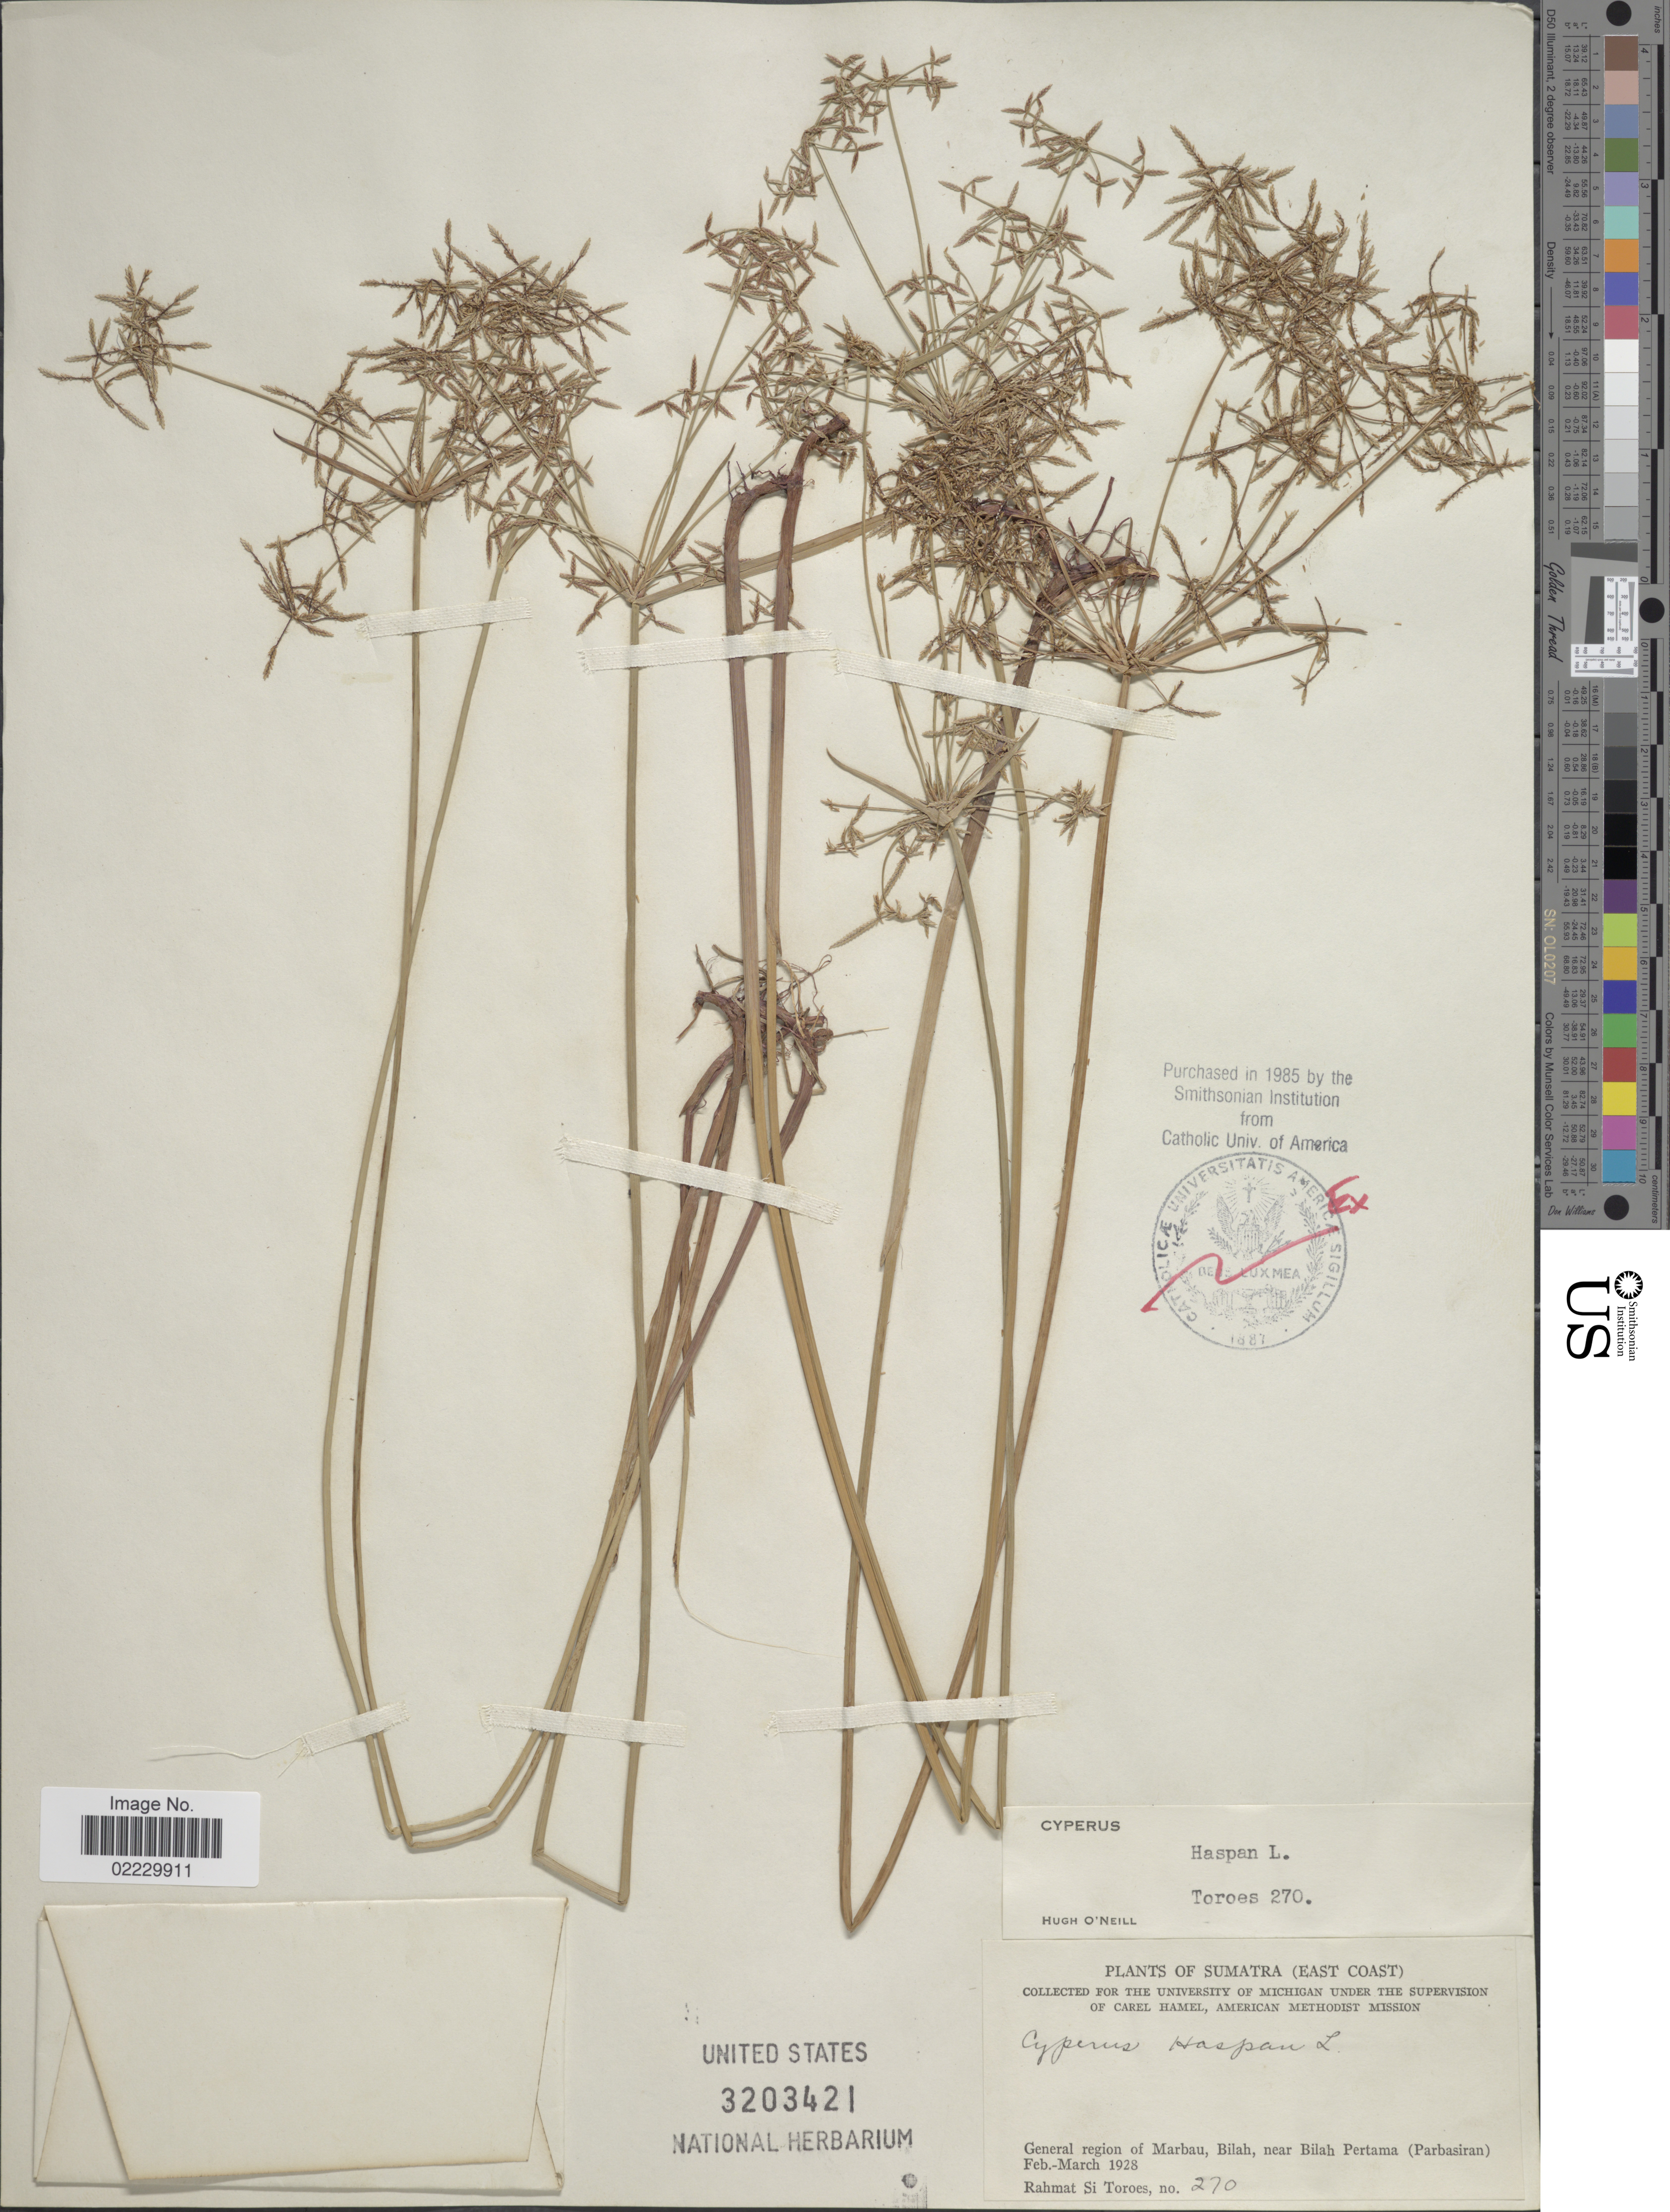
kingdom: Plantae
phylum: Tracheophyta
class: Liliopsida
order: Poales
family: Cyperaceae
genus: Cyperus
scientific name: Cyperus haspan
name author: L.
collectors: Rahmat Si Boeea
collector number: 270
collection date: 1928-02/1928-03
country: Indonesia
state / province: Sumatra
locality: East Coast. General region of Marbau, Bilah, near Bilah Pertama (Parbasiran)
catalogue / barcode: US 3203421